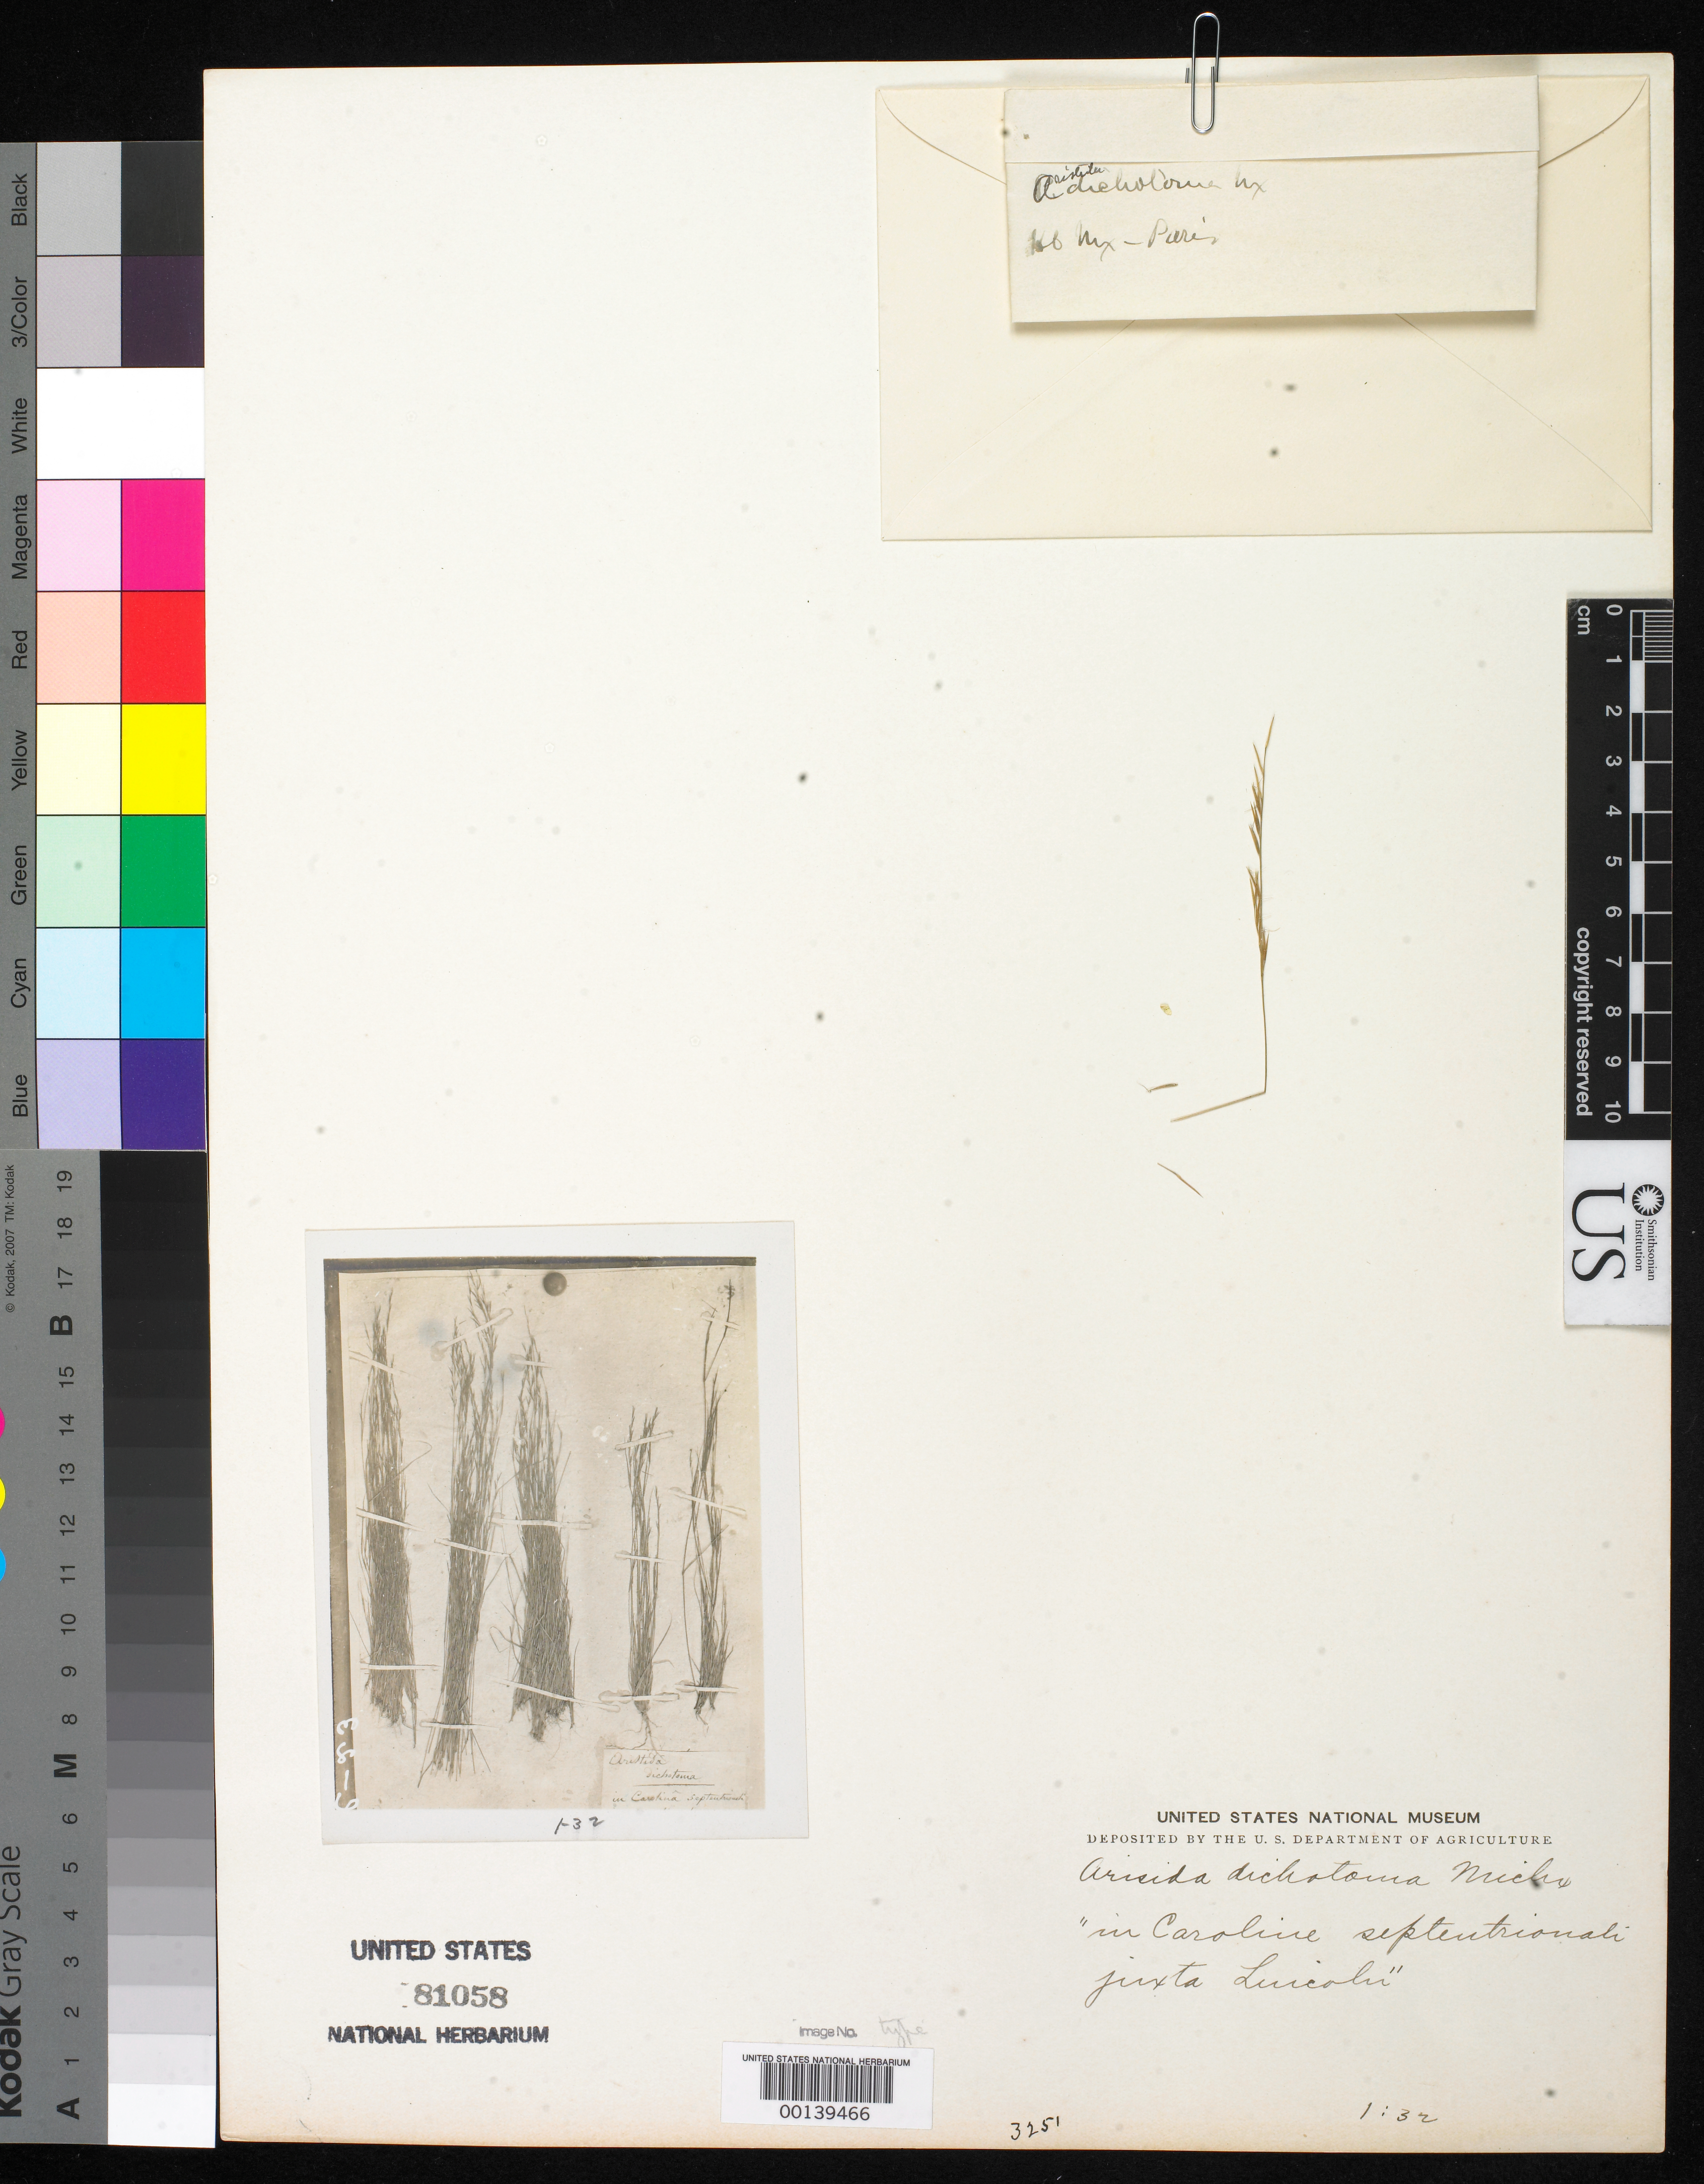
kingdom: Plantae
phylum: Tracheophyta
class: Liliopsida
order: Poales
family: Poaceae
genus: Aristida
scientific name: Aristida dichotoma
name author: Michx.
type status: Type Fragment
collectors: A. Michaux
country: United States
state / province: South Carolina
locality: Near Lincoln.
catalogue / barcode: US 81058